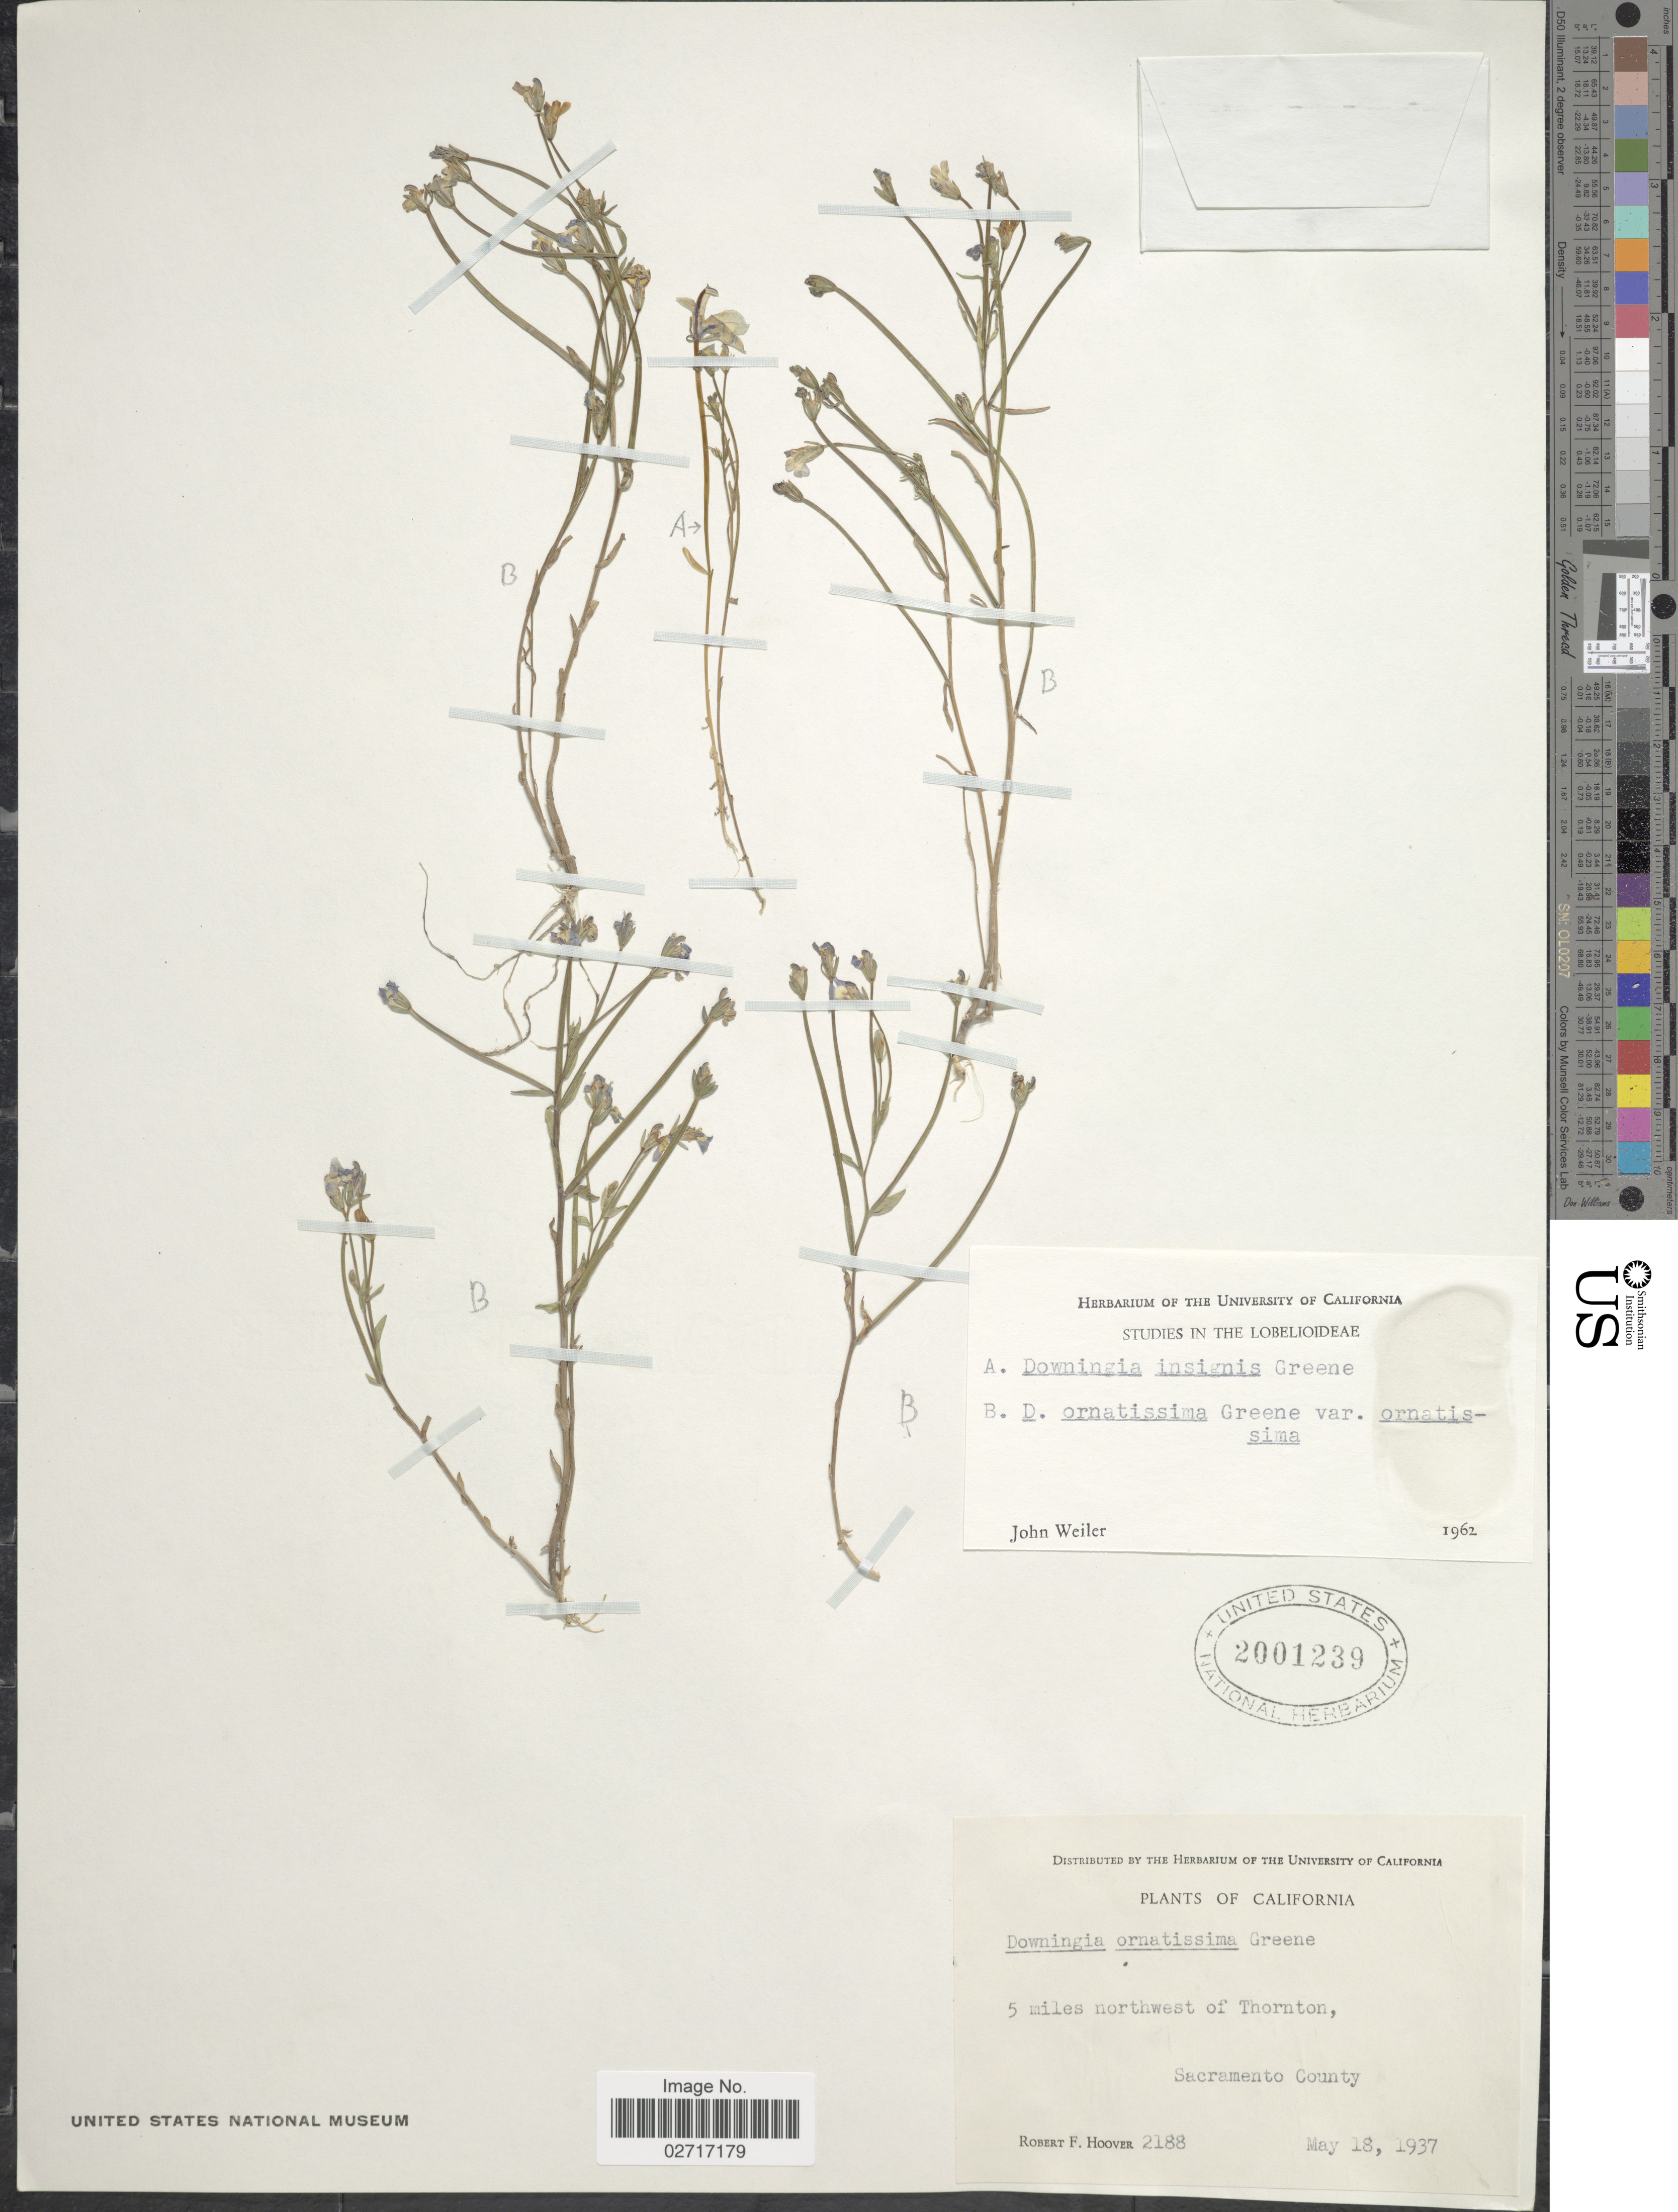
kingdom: Plantae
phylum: Tracheophyta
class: Magnoliopsida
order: Asterales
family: Campanulaceae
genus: Downingia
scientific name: Downingia insignis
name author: Greene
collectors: R. F. Hoover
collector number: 2188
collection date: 1937-05-18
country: United States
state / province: California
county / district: Sacramento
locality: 5 miles northwest of Thornton, Sacramento County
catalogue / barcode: US 2001239